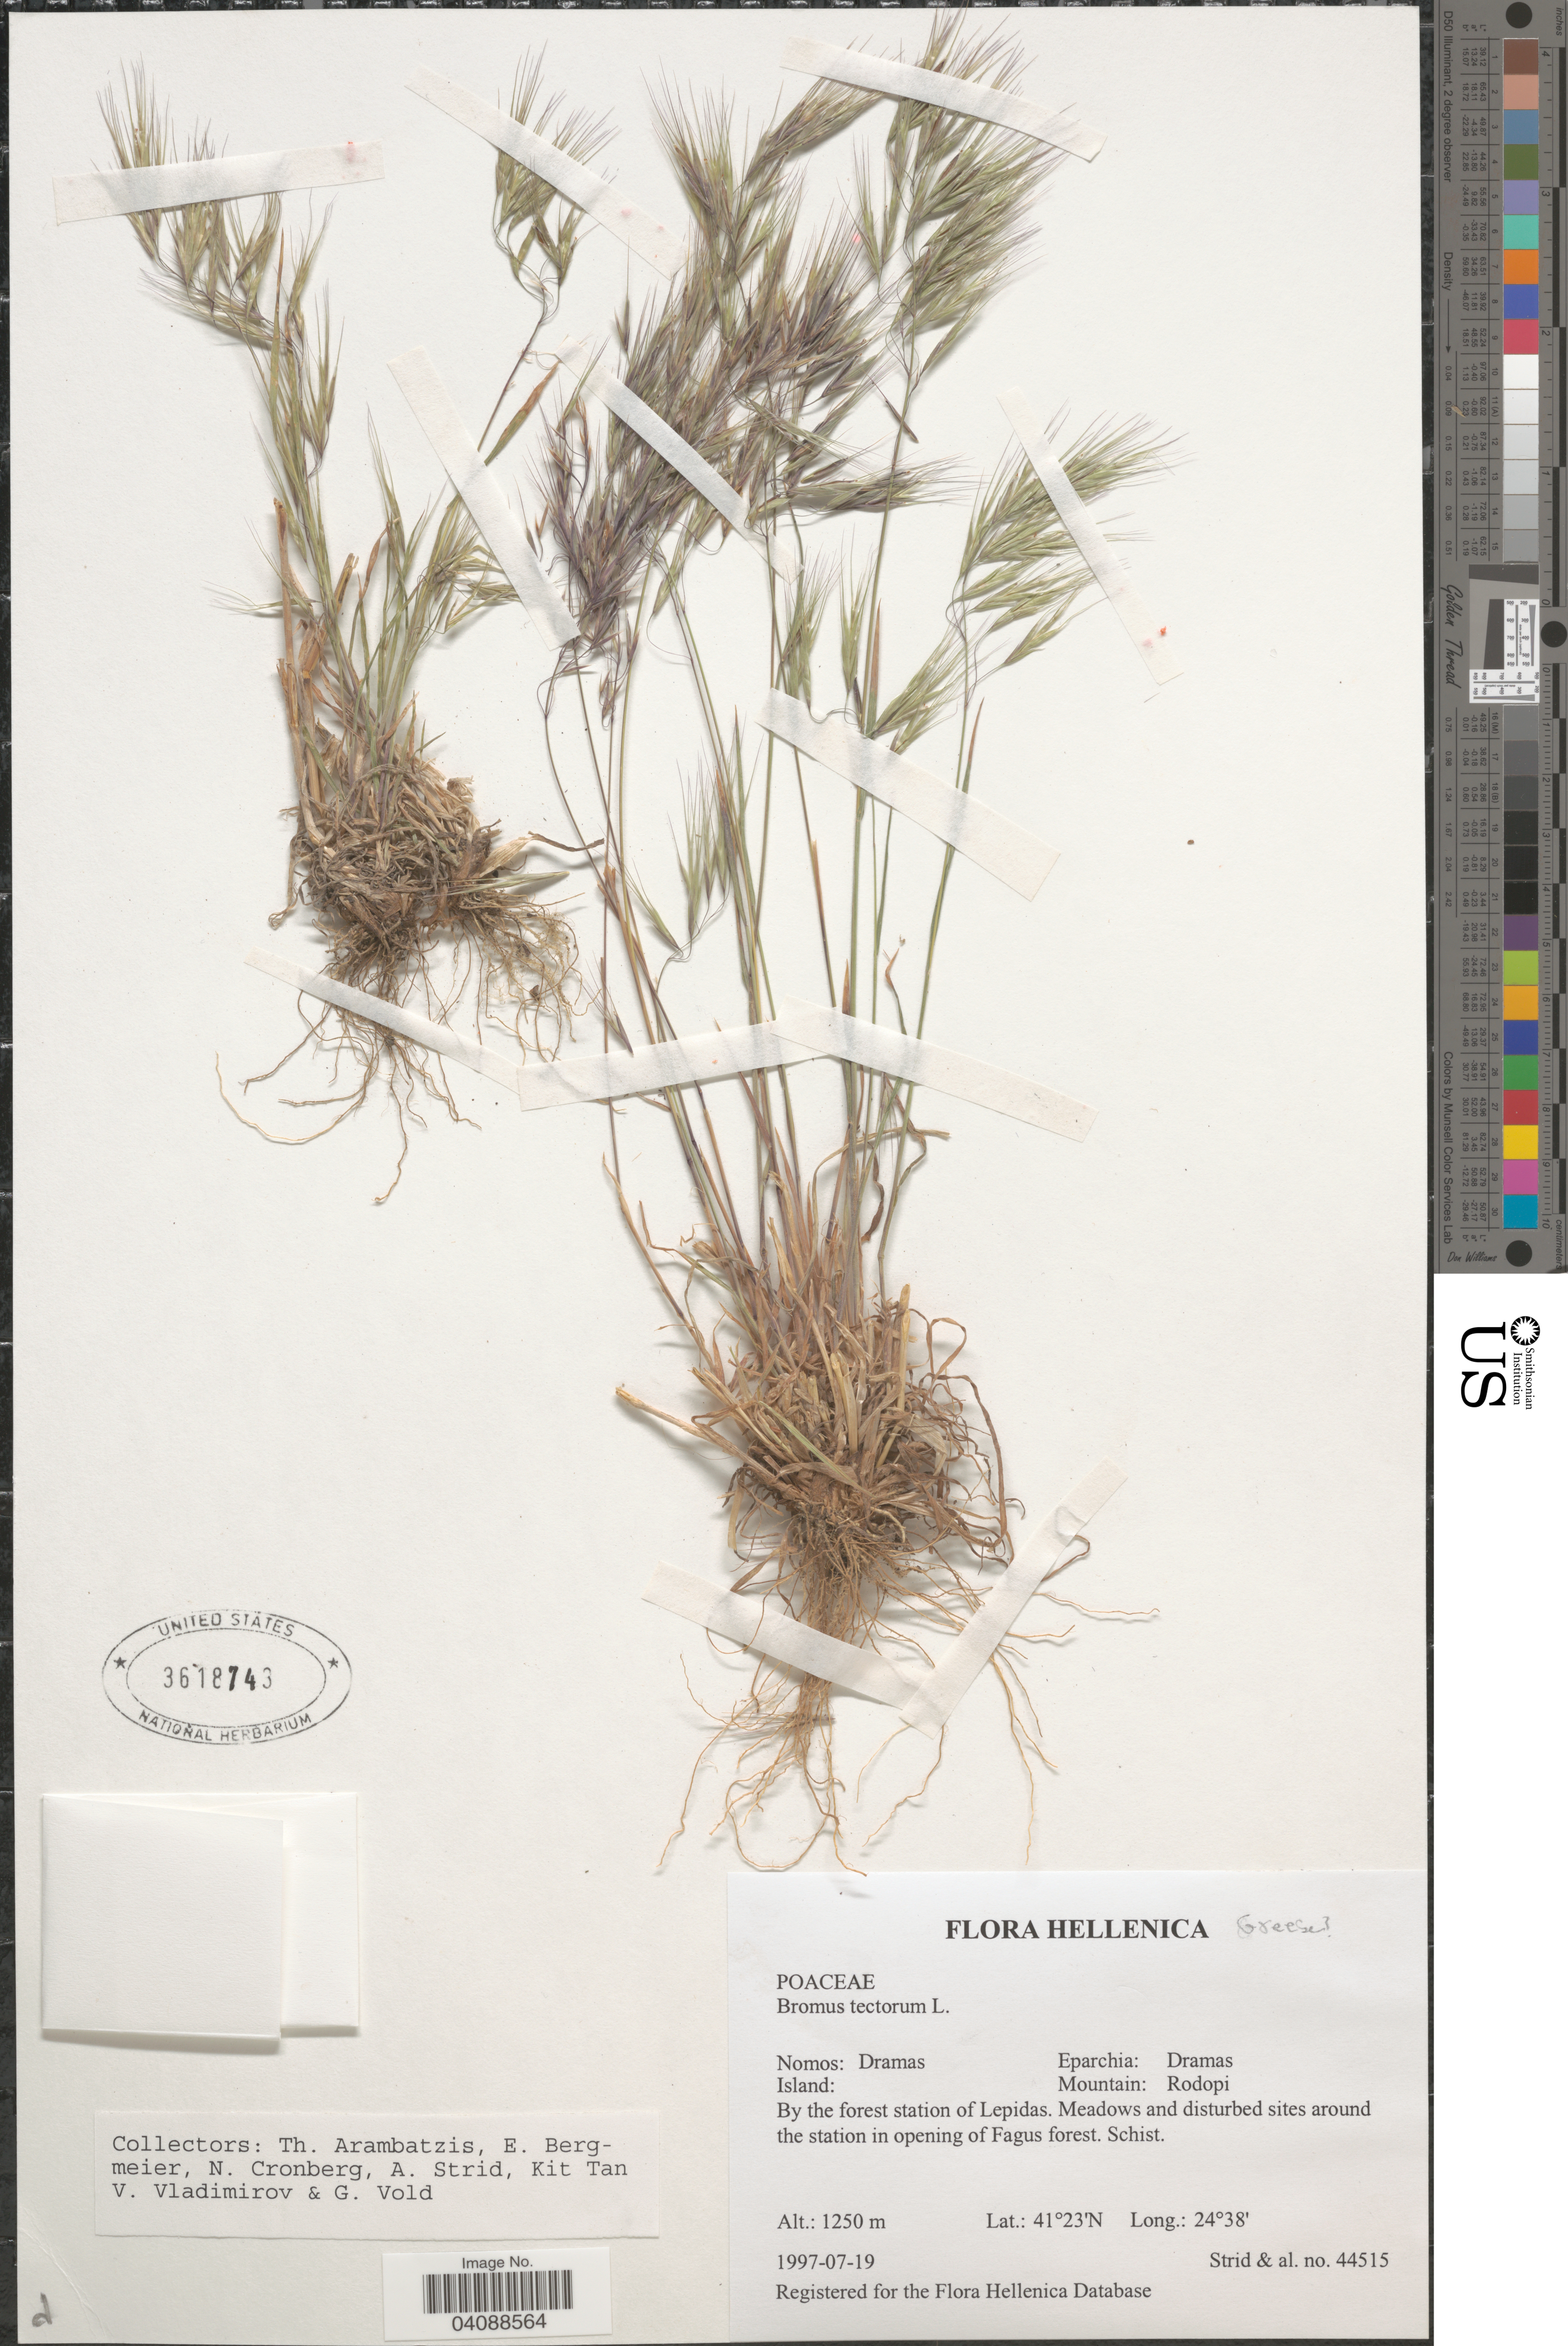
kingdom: Plantae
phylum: Tracheophyta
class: Liliopsida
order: Poales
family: Poaceae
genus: Bromus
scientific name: Bromus tectorum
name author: L.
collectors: T. Arambatzis, E. Bergmeier, N. Cronberg, A. Strid & et al.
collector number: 44515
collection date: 1997-07-19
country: Greenland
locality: Hellenica. Nomos: Dramas. Eparchia: Dramas. Mountain: Rodopi. By the forest station of Lepidas. Meadows and disturbed sites around the station in opening of Faguts forest. Schist.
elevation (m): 1250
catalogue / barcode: US 3618743